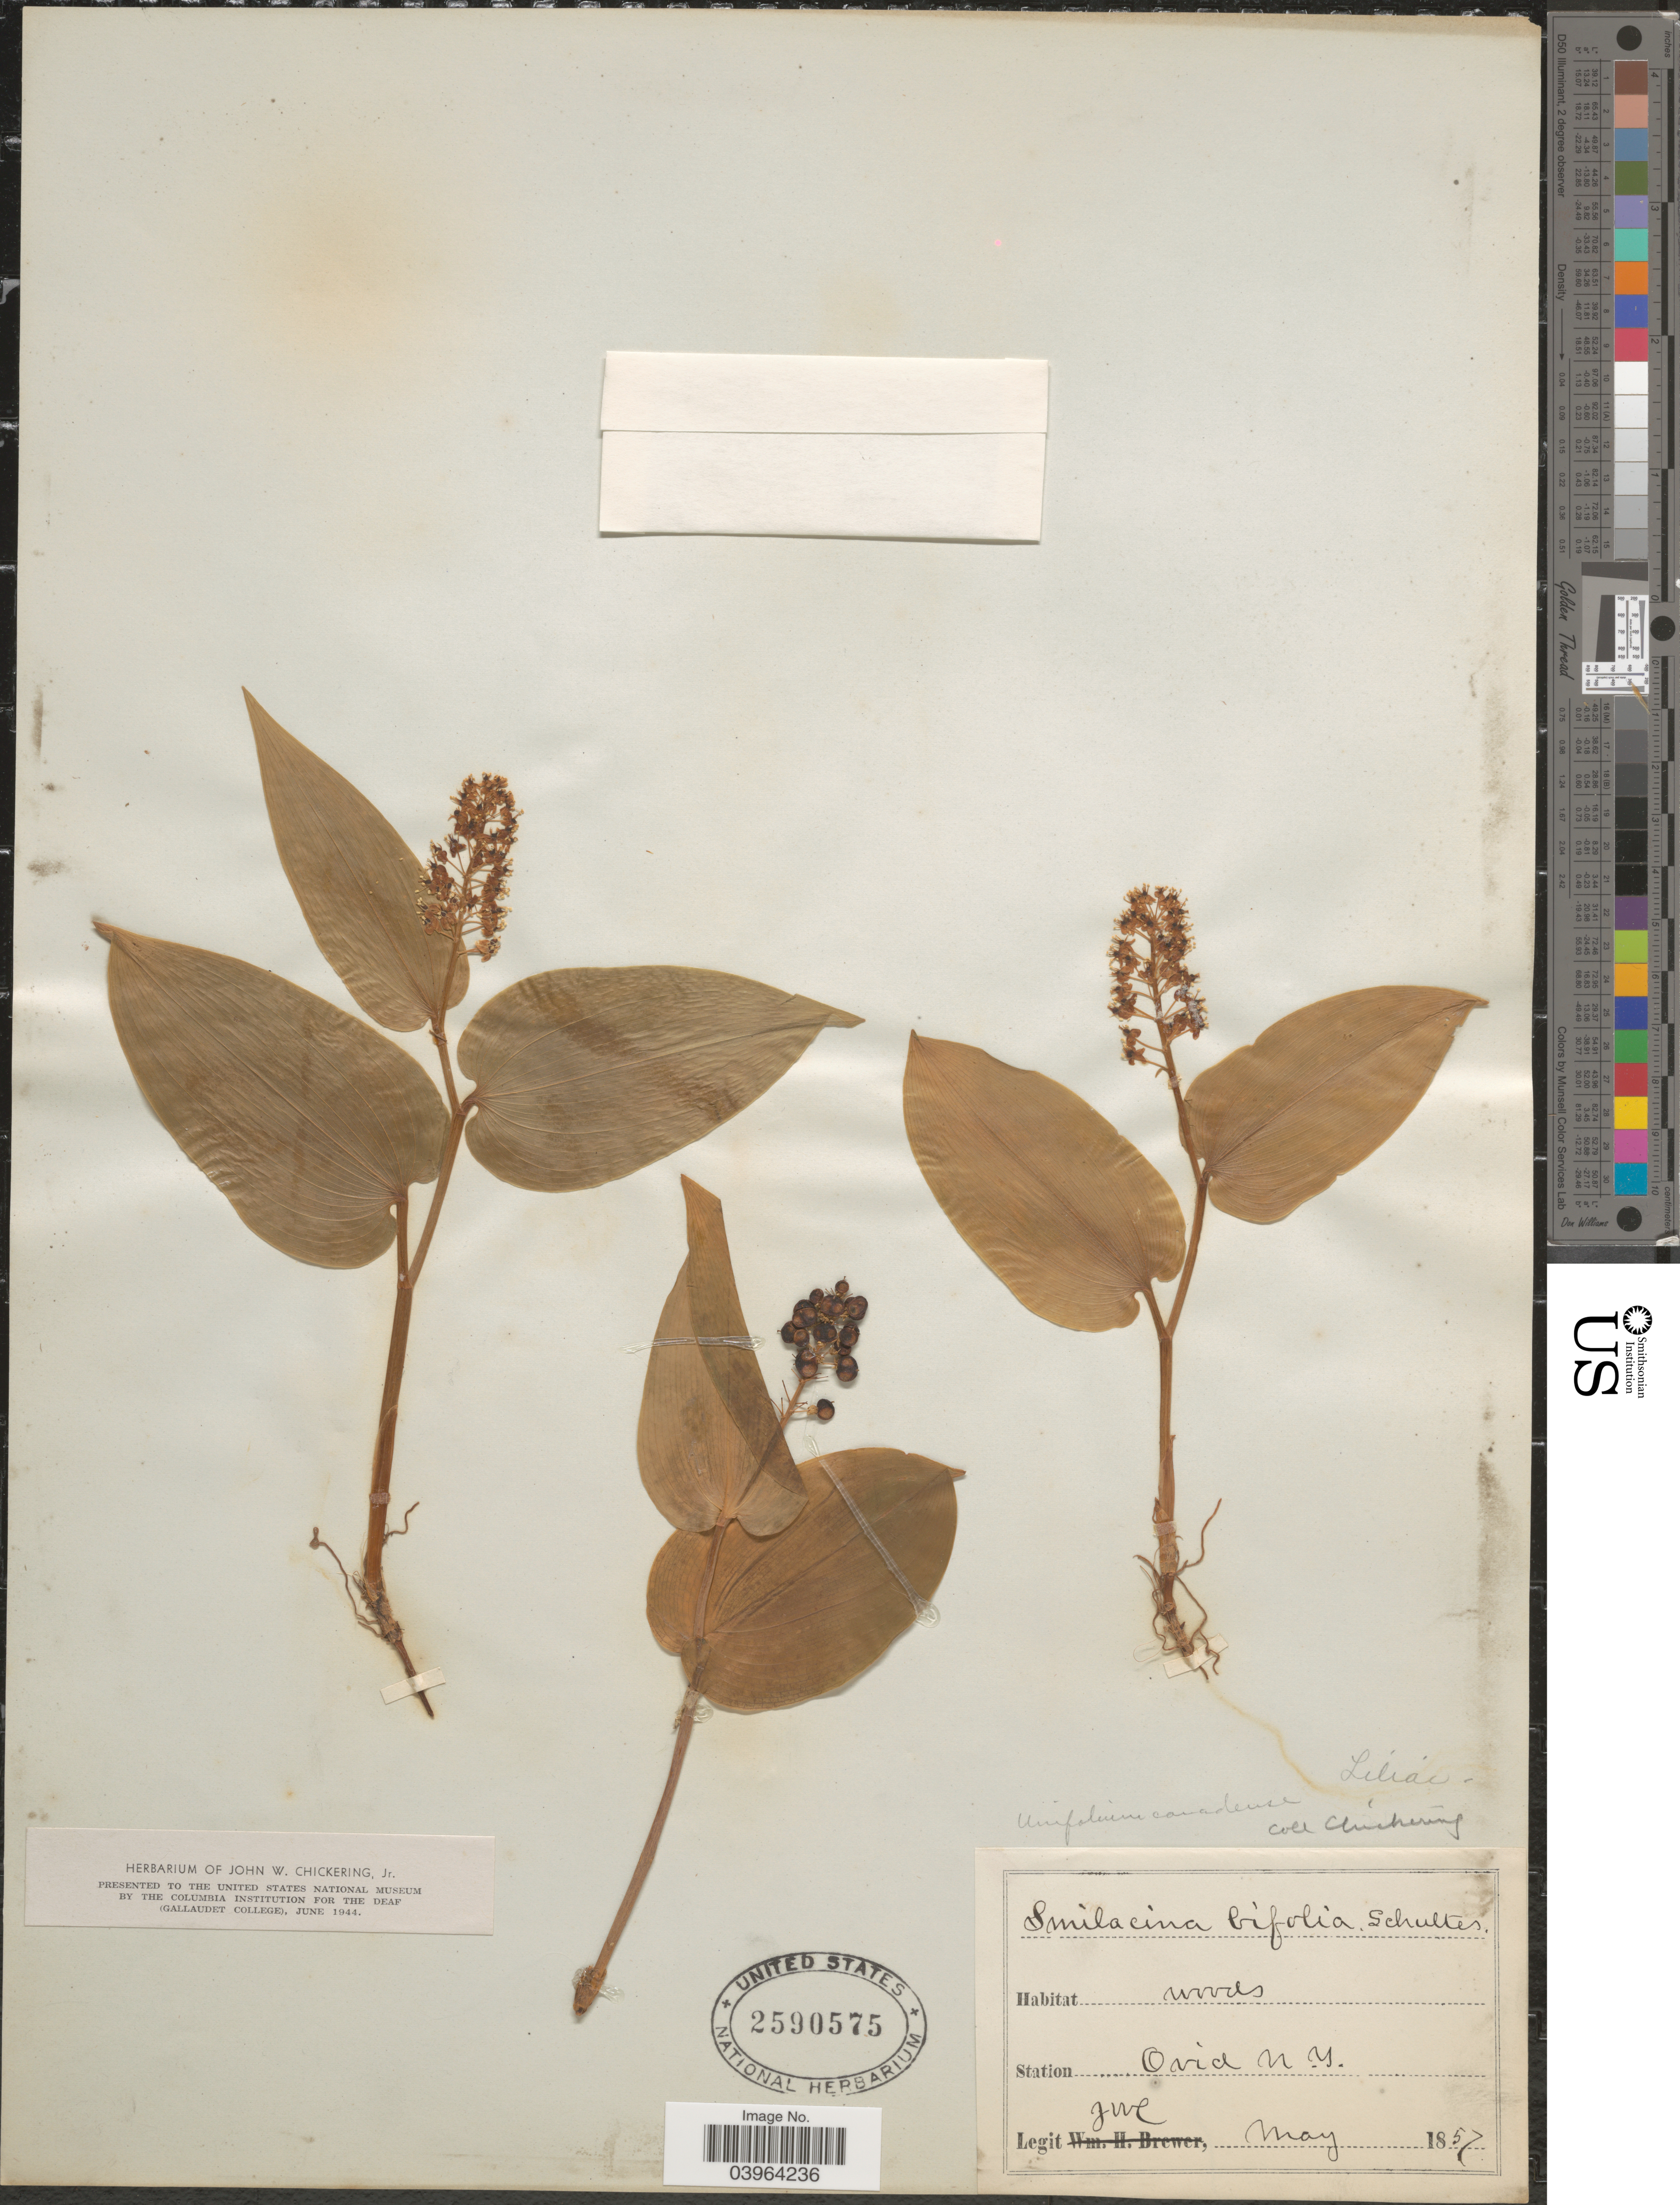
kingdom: Plantae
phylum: Tracheophyta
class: Liliopsida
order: Asparagales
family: Asparagaceae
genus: Maianthemum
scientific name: Maianthemum canadense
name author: Desf.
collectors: J. Chickering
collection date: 1857-05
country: United States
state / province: New York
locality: Station Ovid.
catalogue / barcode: US 2590575